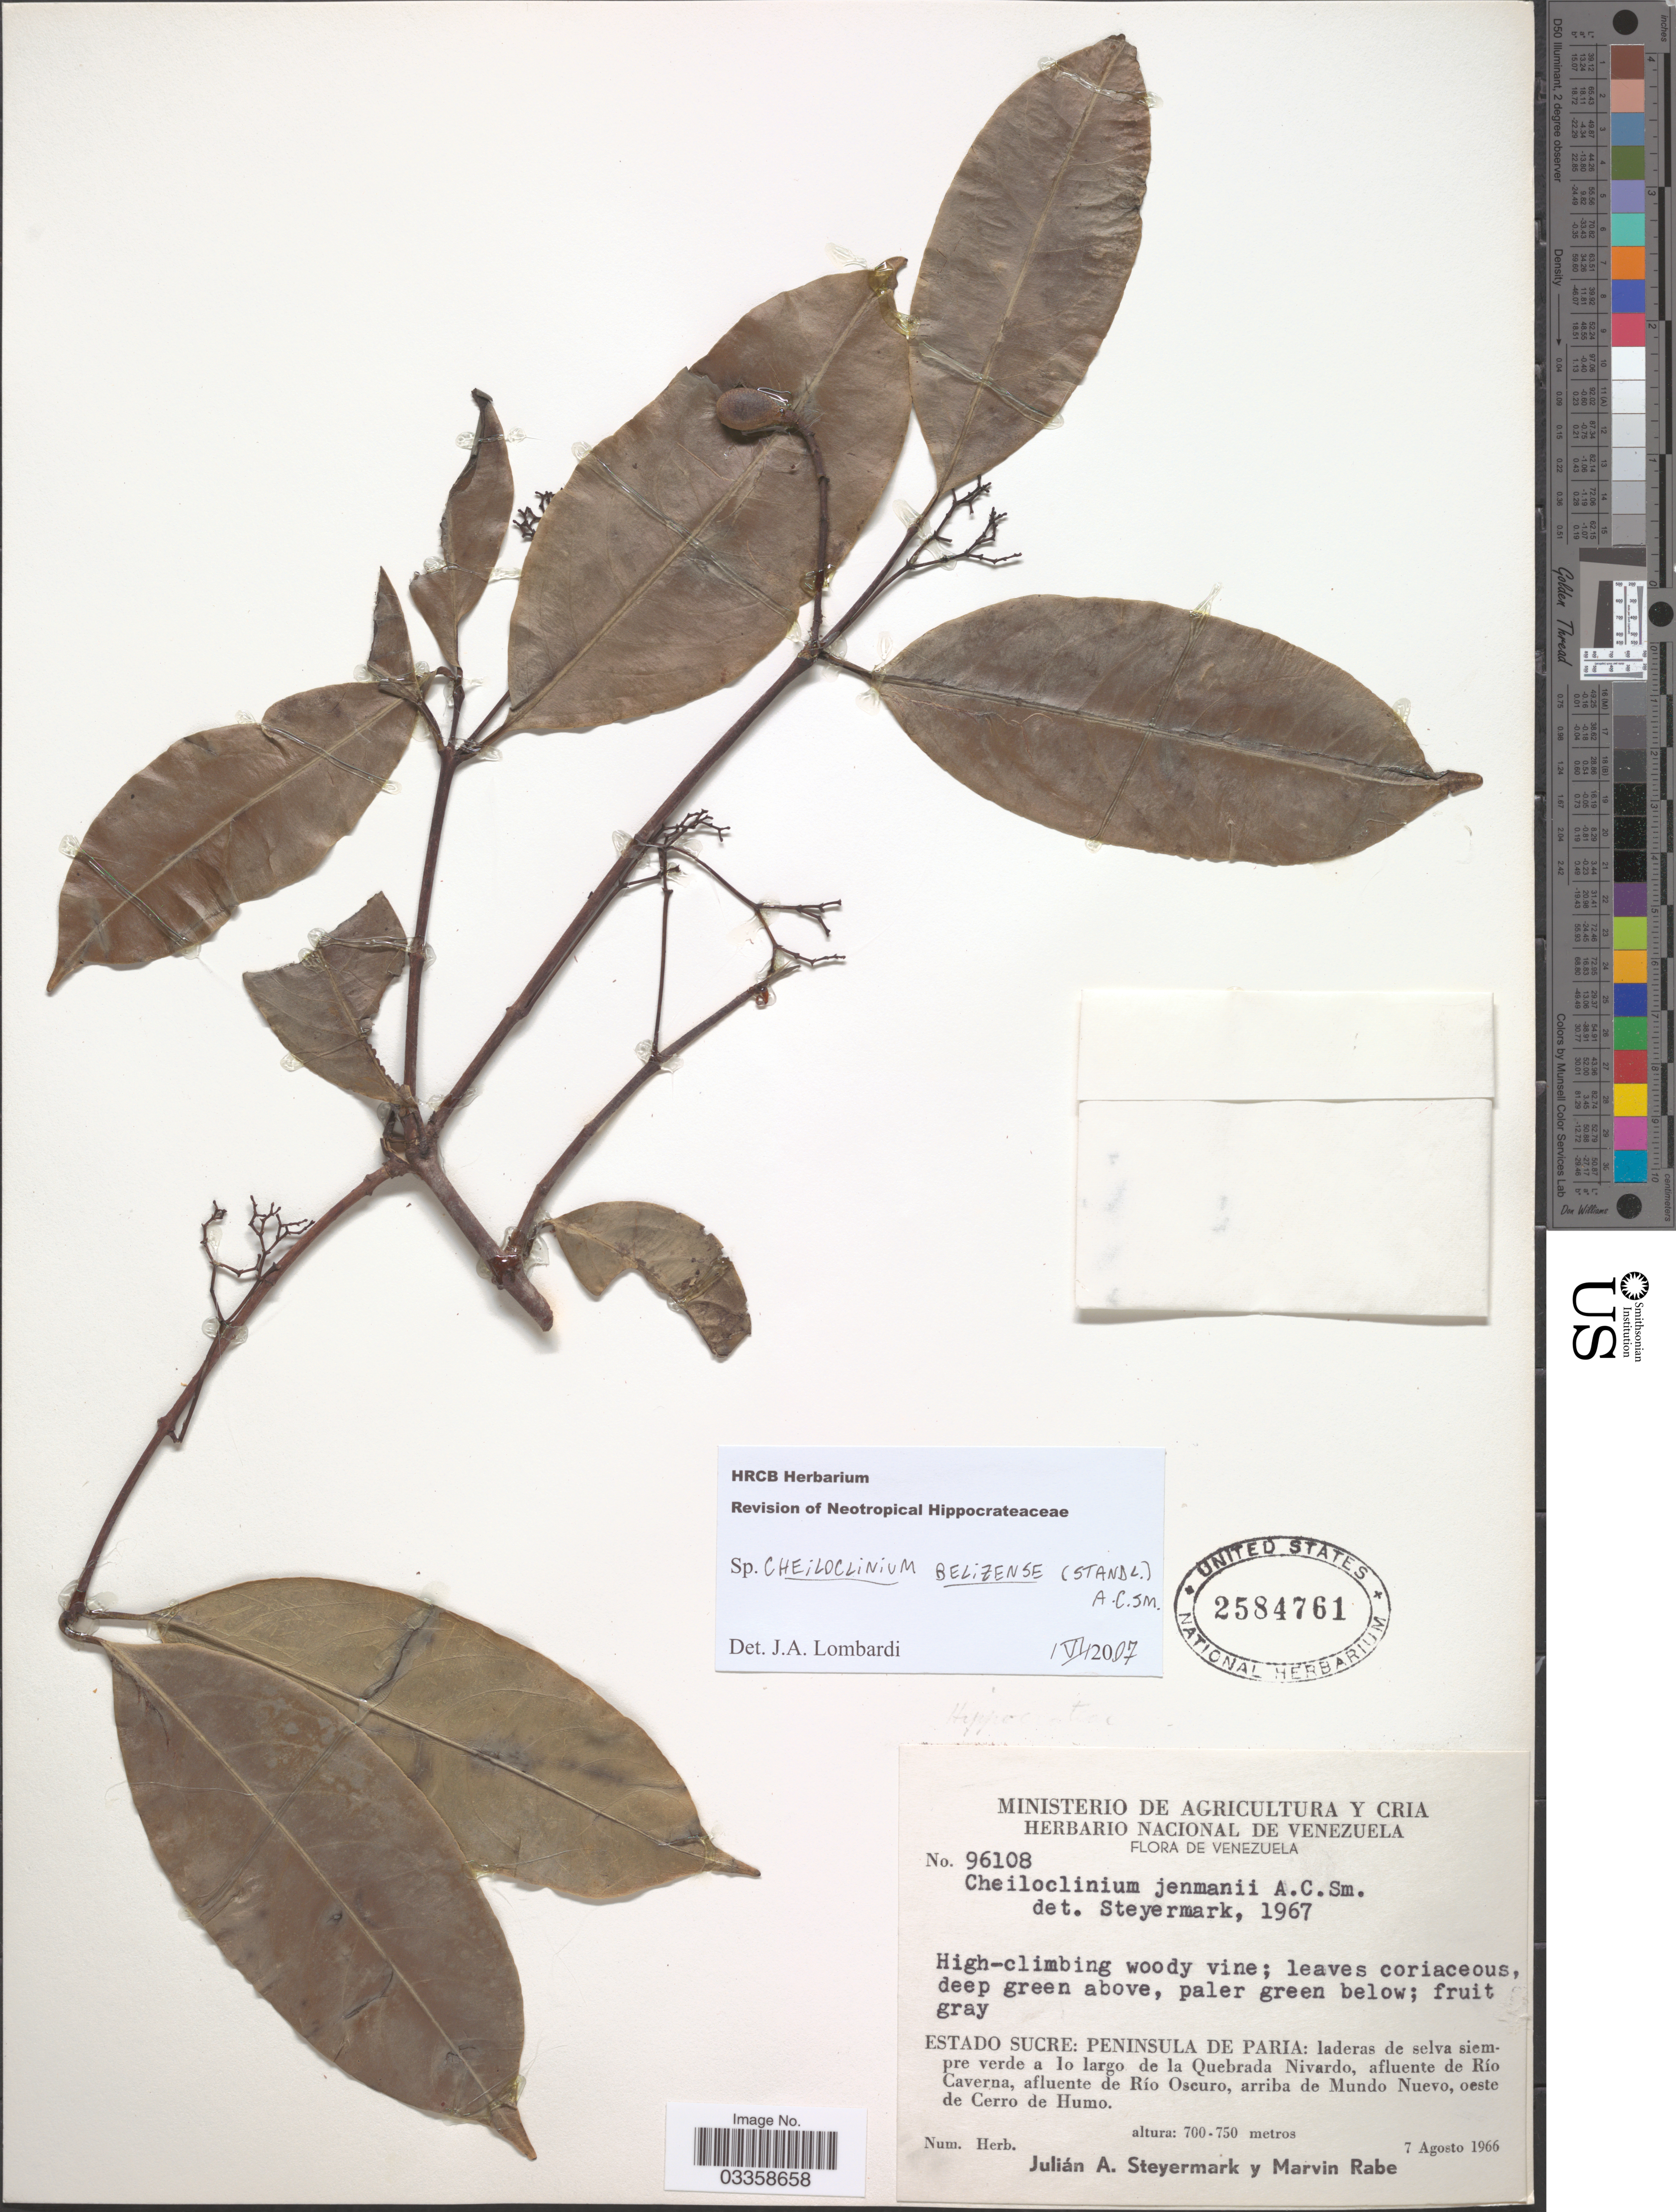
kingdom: Plantae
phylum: Tracheophyta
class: Magnoliopsida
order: Celastrales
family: Celastraceae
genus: Cheiloclinium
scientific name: Cheiloclinium belizense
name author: (Standl.) A.C. Sm.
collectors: J. Steyermark & M. Rabe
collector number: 96108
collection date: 1966-08-07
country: Venezuela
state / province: Sucre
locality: Peninsula de Paria: laderas de selva siempre verde a lo largo de la Quebrada Nivardo, afluente de Río Caverna, afluente de Río Oscuro, arriba de Mundo Nuevo, oeste de Cerro de Humo.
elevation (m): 700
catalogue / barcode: US 2584761